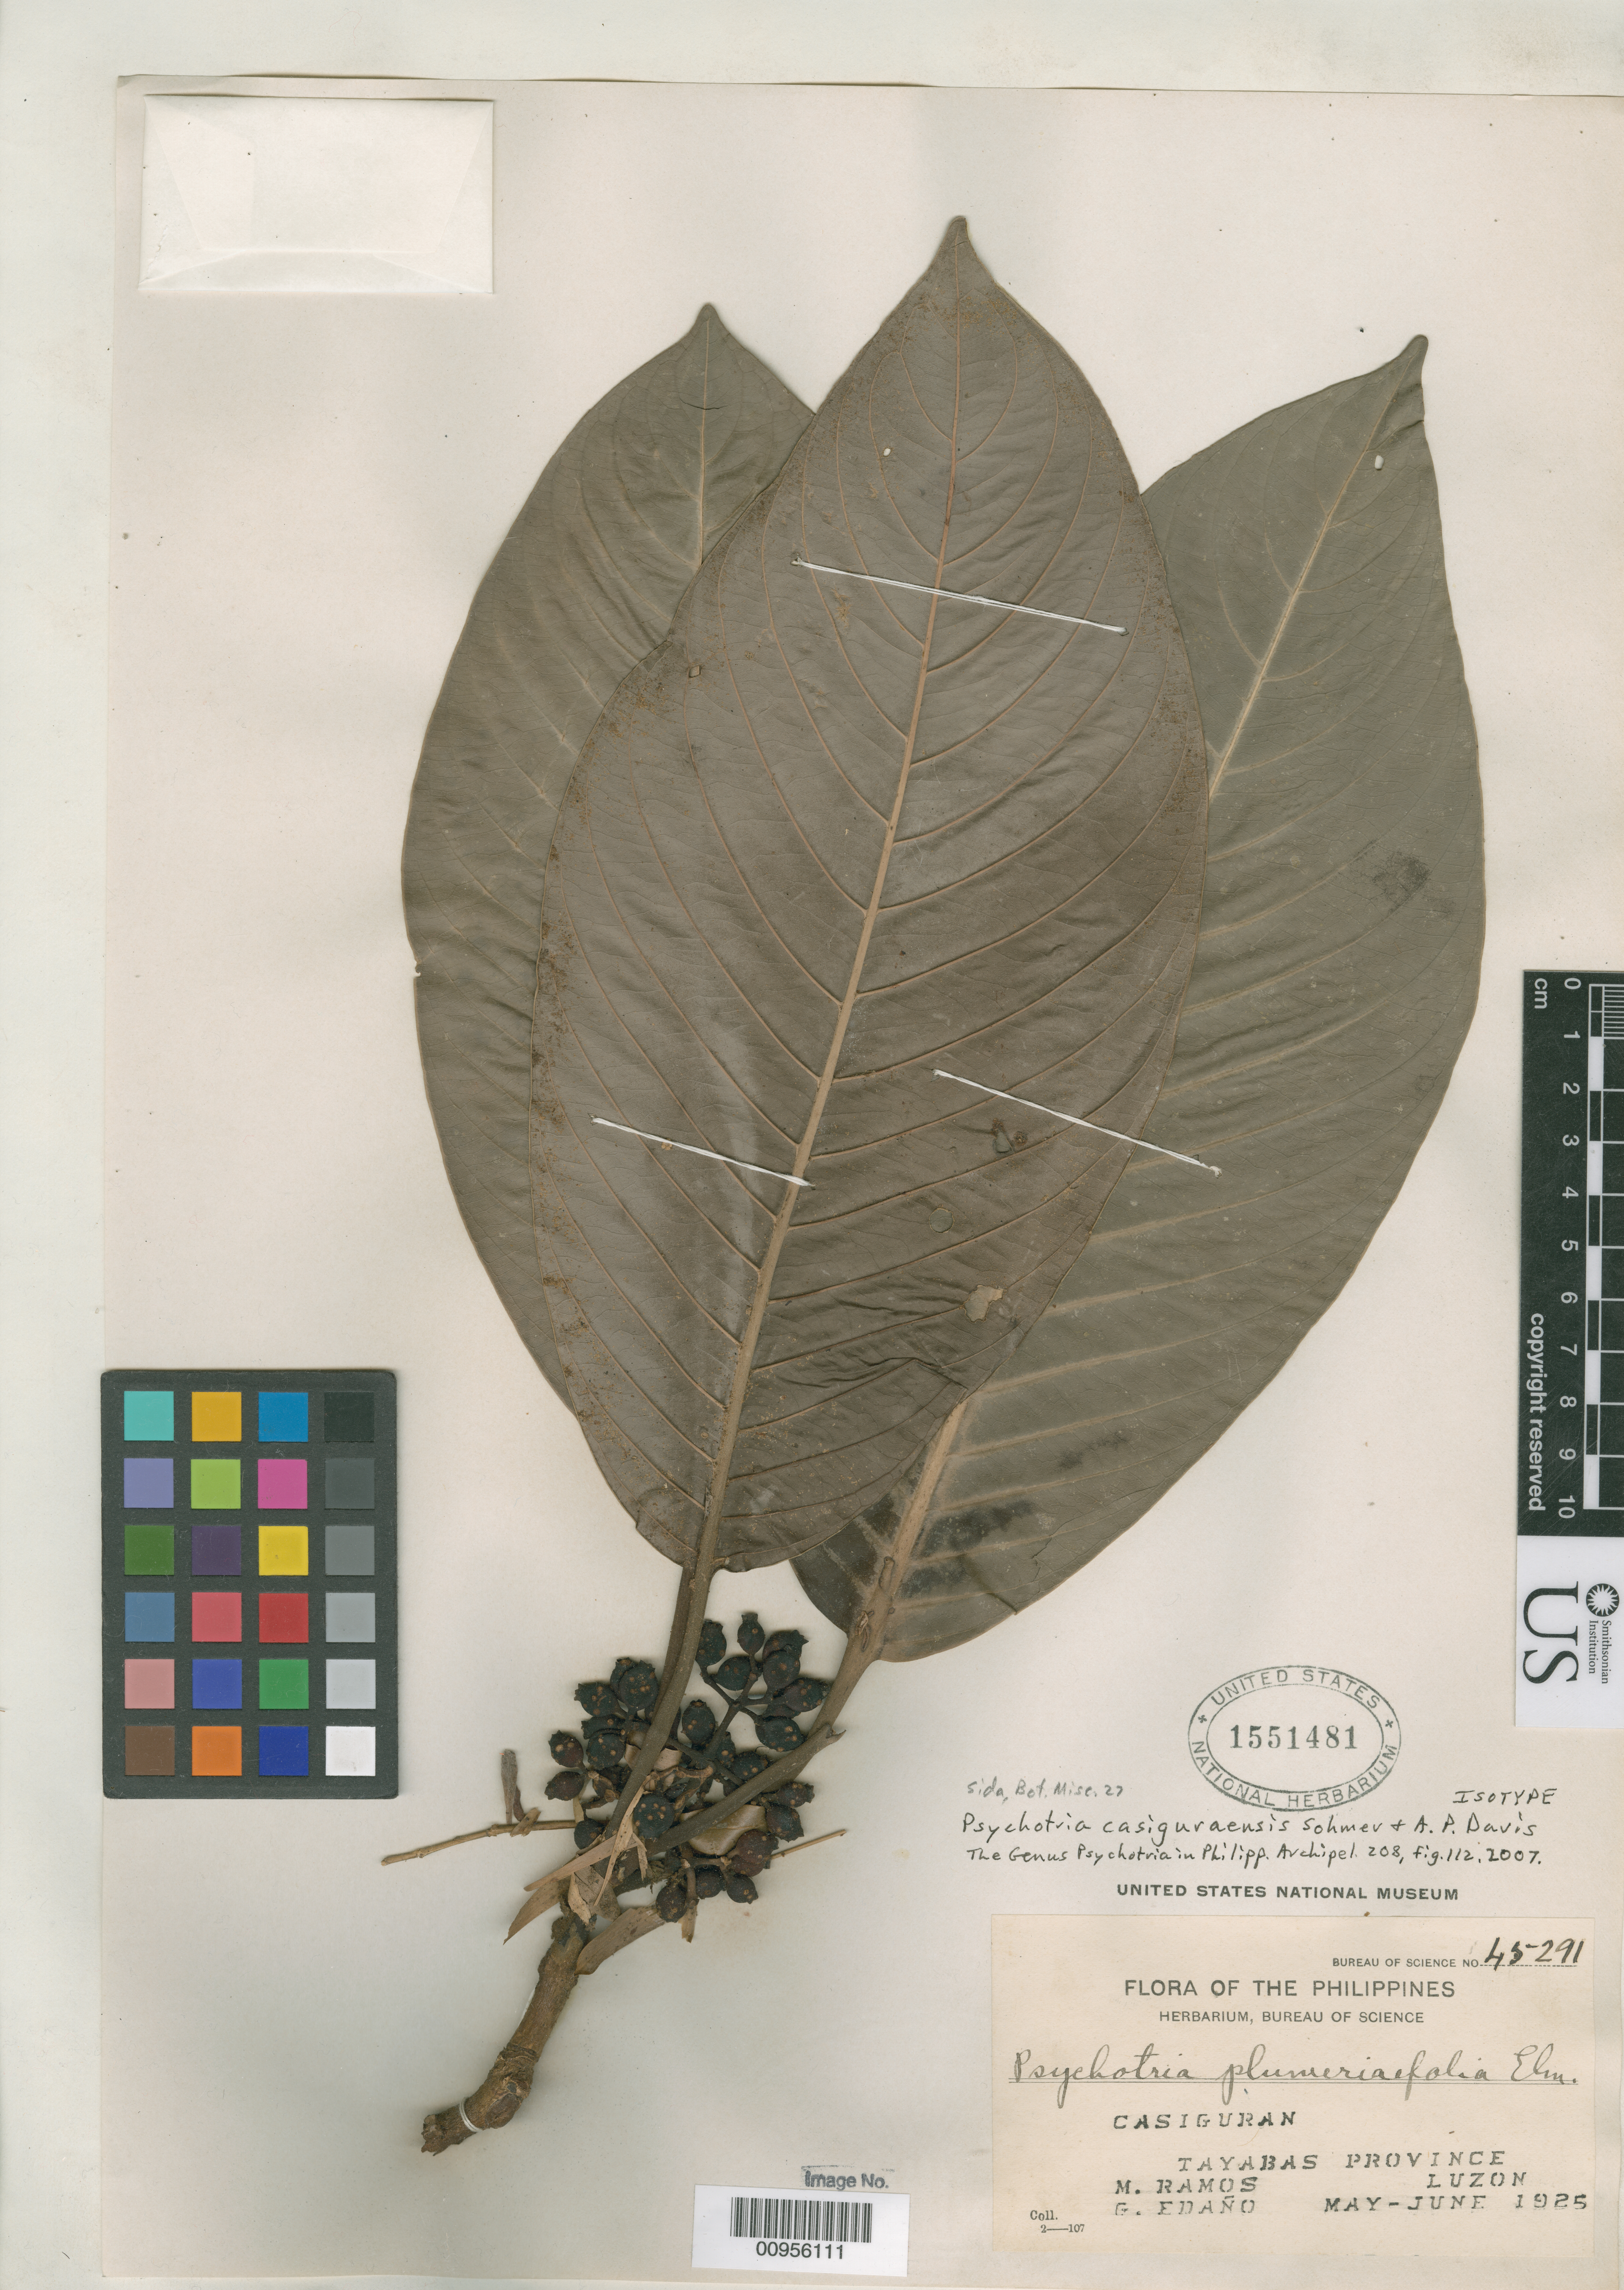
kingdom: Plantae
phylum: Tracheophyta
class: Magnoliopsida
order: Gentianales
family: Rubiaceae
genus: Psychotria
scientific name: Psychotria casiguraensis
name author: Sohmer & A.P. Davis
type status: Isotype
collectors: M. Ramos & G. Edaño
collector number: Bur. Sci. 45291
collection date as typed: May 1925 to -- Jun 1925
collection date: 1925-05/1925-06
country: Philippines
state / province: Calabarzon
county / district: Quezon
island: Luzon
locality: Casiguran, Tayabas Province.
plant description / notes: Protologue cites locality as "Casiguaran", specimen label as "Casiguran". Epithet possibly correctable to "casiguranensis".; Protologue cites collection date as 4 May 1925.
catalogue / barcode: US 1551481